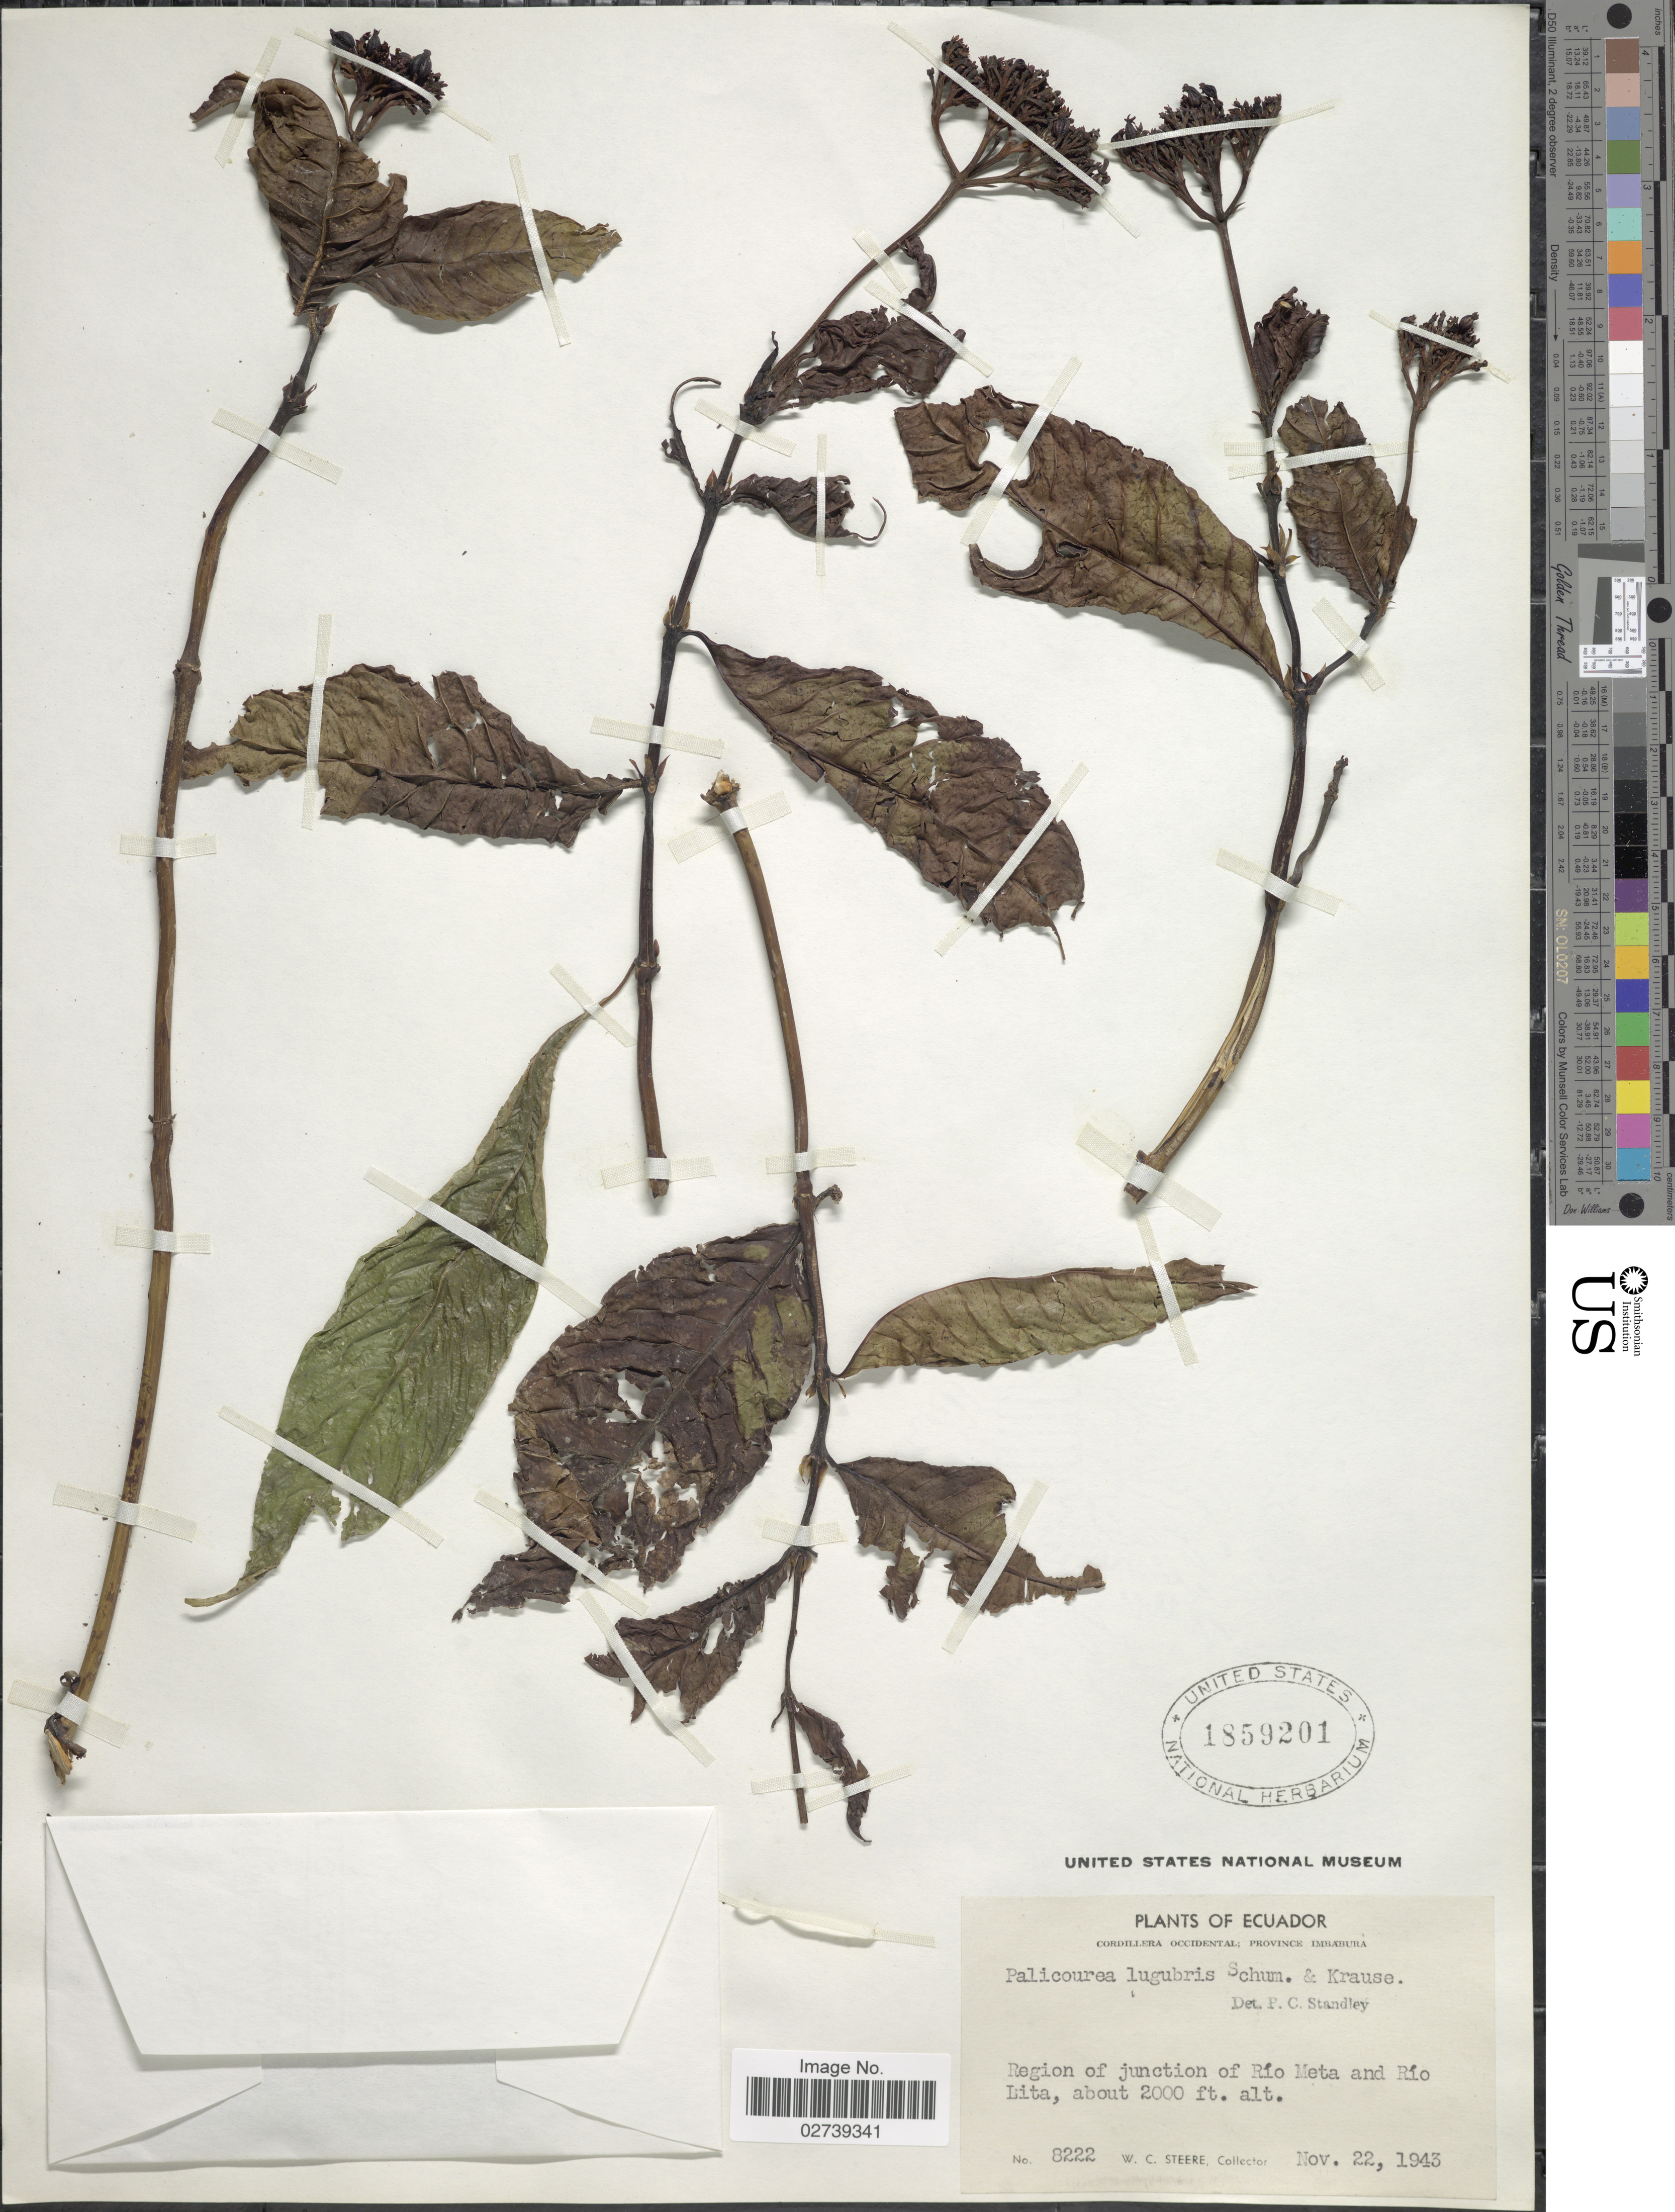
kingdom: Plantae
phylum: Tracheophyta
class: Magnoliopsida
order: Gentianales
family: Rubiaceae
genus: Palicourea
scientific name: Palicourea conferta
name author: (Benth.) Sandwith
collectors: W. C. Steere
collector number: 8222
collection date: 1943-11-22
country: Ecuador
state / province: Imbabura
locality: Cordillera Occidental, Region of junction of Rio Meta and Rio Lita.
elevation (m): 610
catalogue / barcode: US 1859201